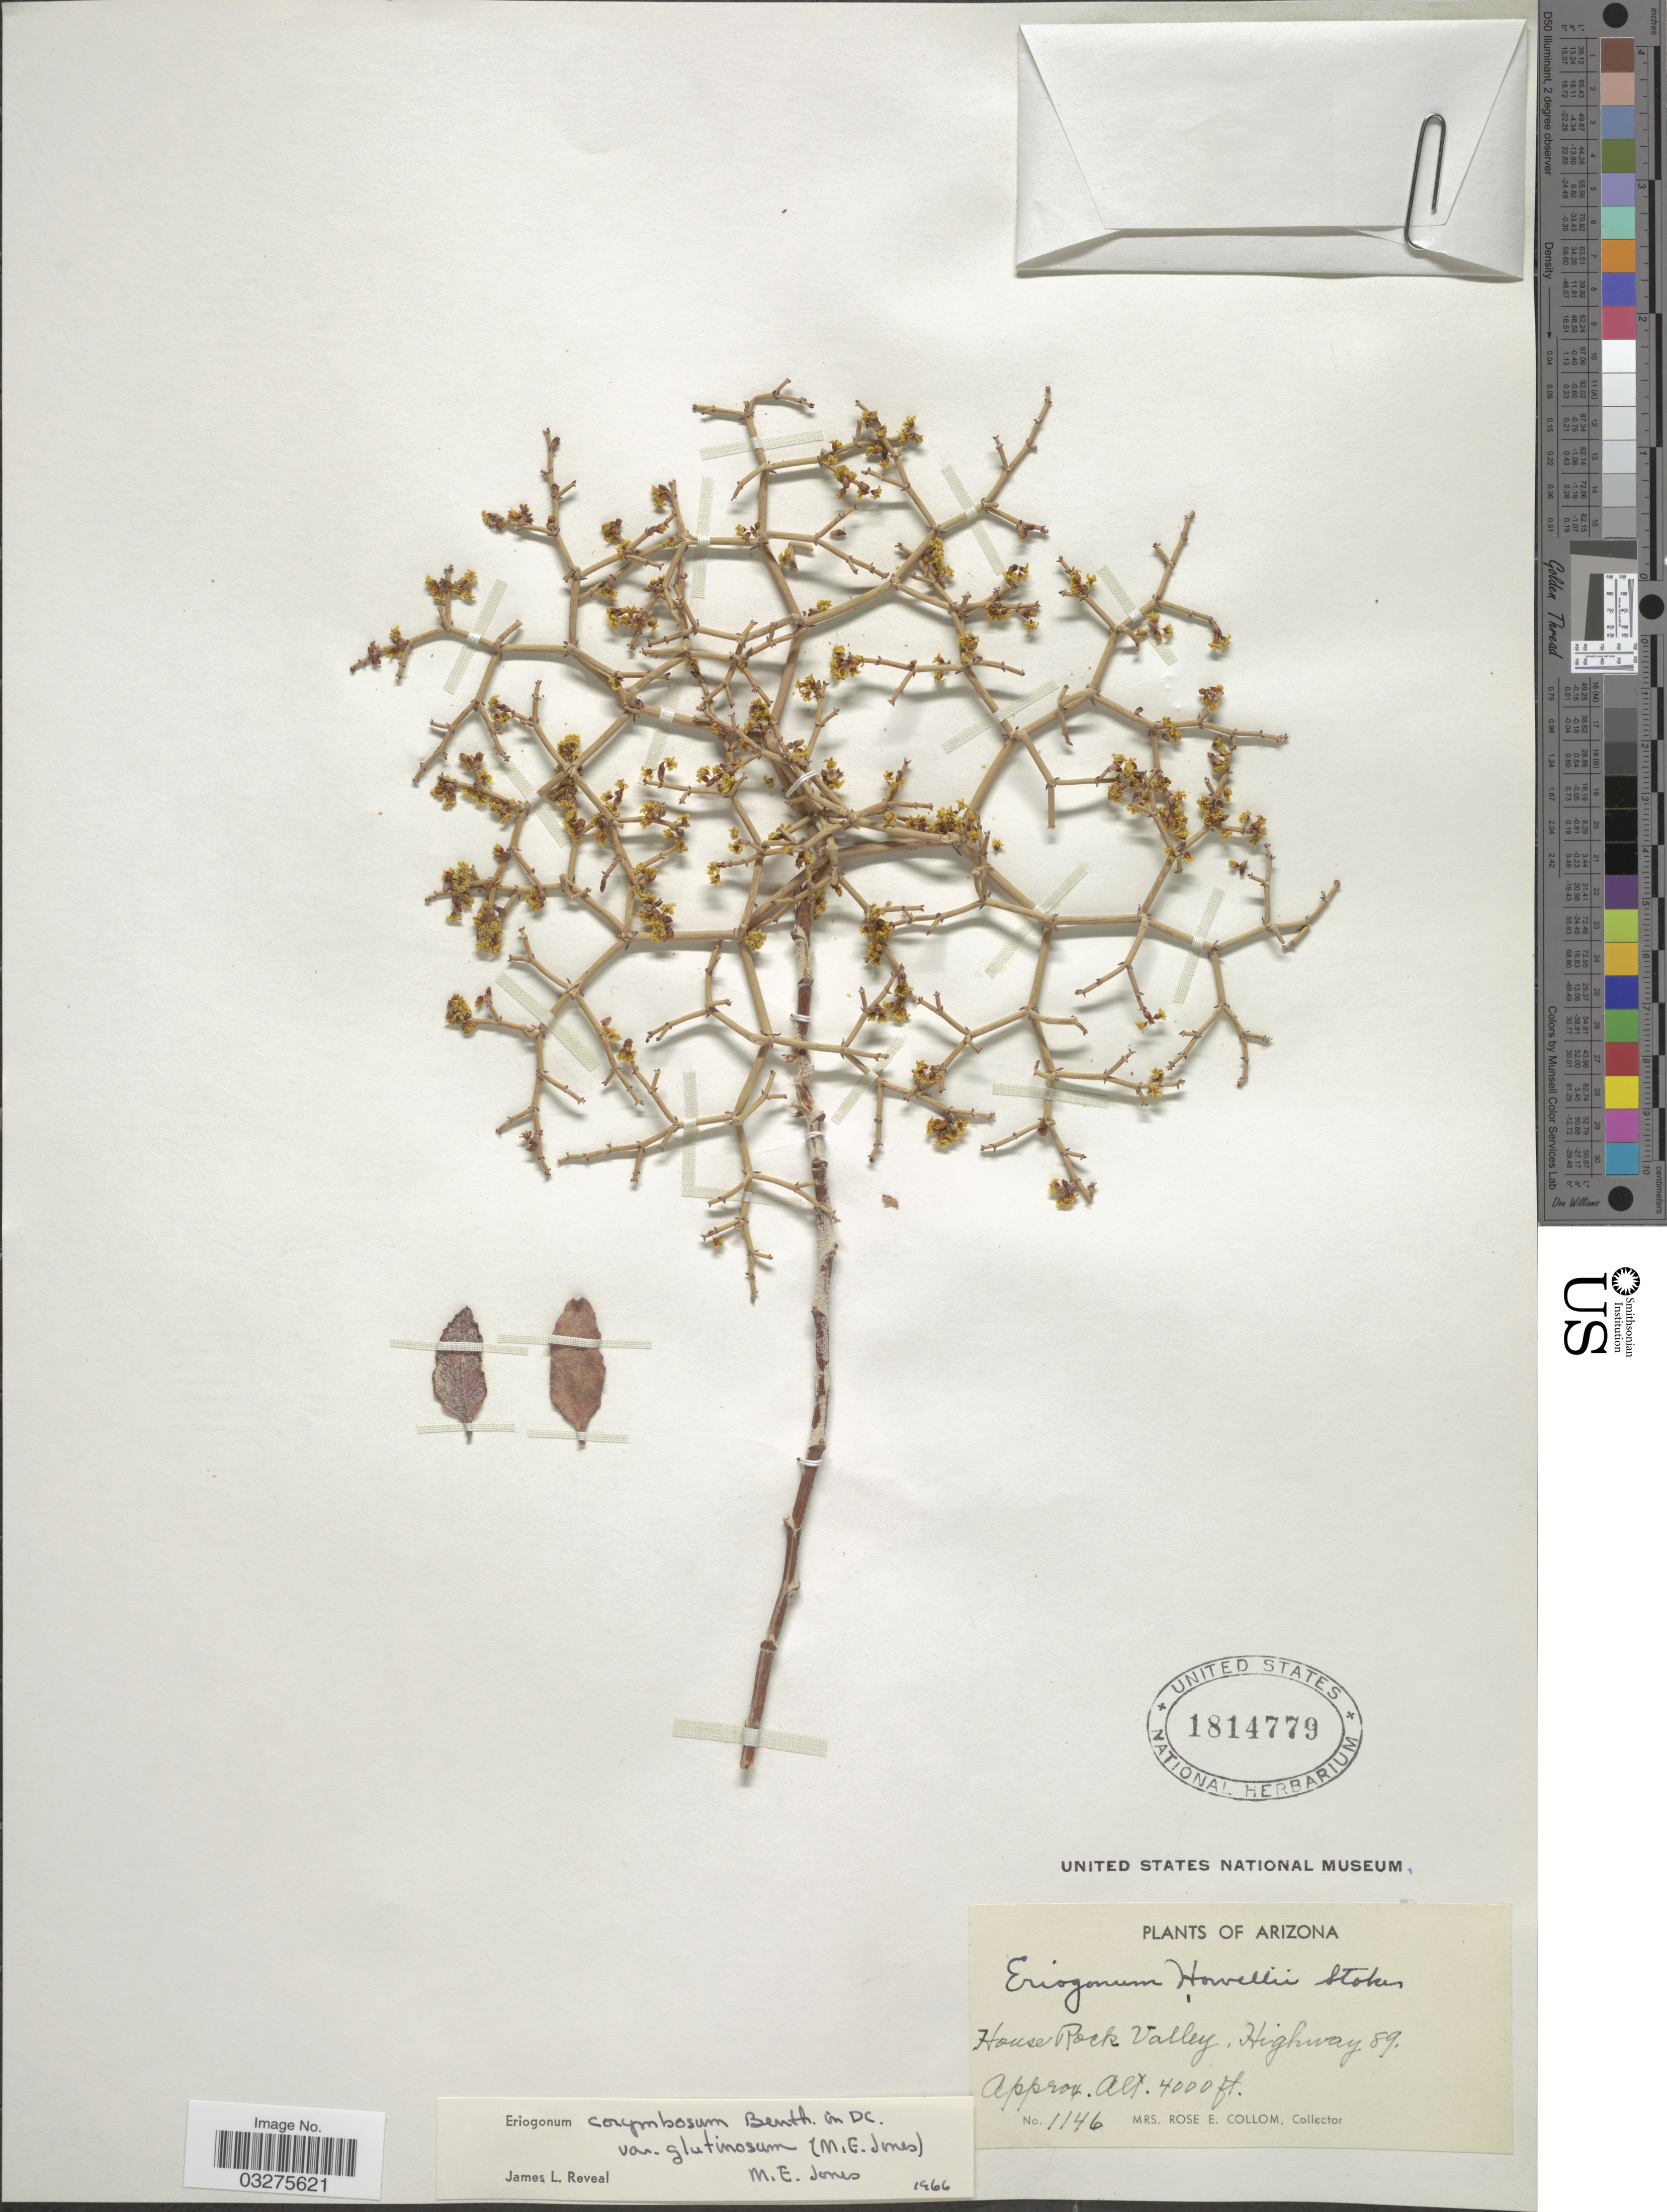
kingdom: Plantae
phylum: Tracheophyta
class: Magnoliopsida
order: Caryophyllales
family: Polygonaceae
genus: Eriogonum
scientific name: Eriogonum corymbosum var. glutinosum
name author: (M.E. Jones) M.E. Jones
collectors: R. E. Collom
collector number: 1146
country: United States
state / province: Arizona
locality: House Rock Valley, Highway 89.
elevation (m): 1219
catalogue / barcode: US 1814779